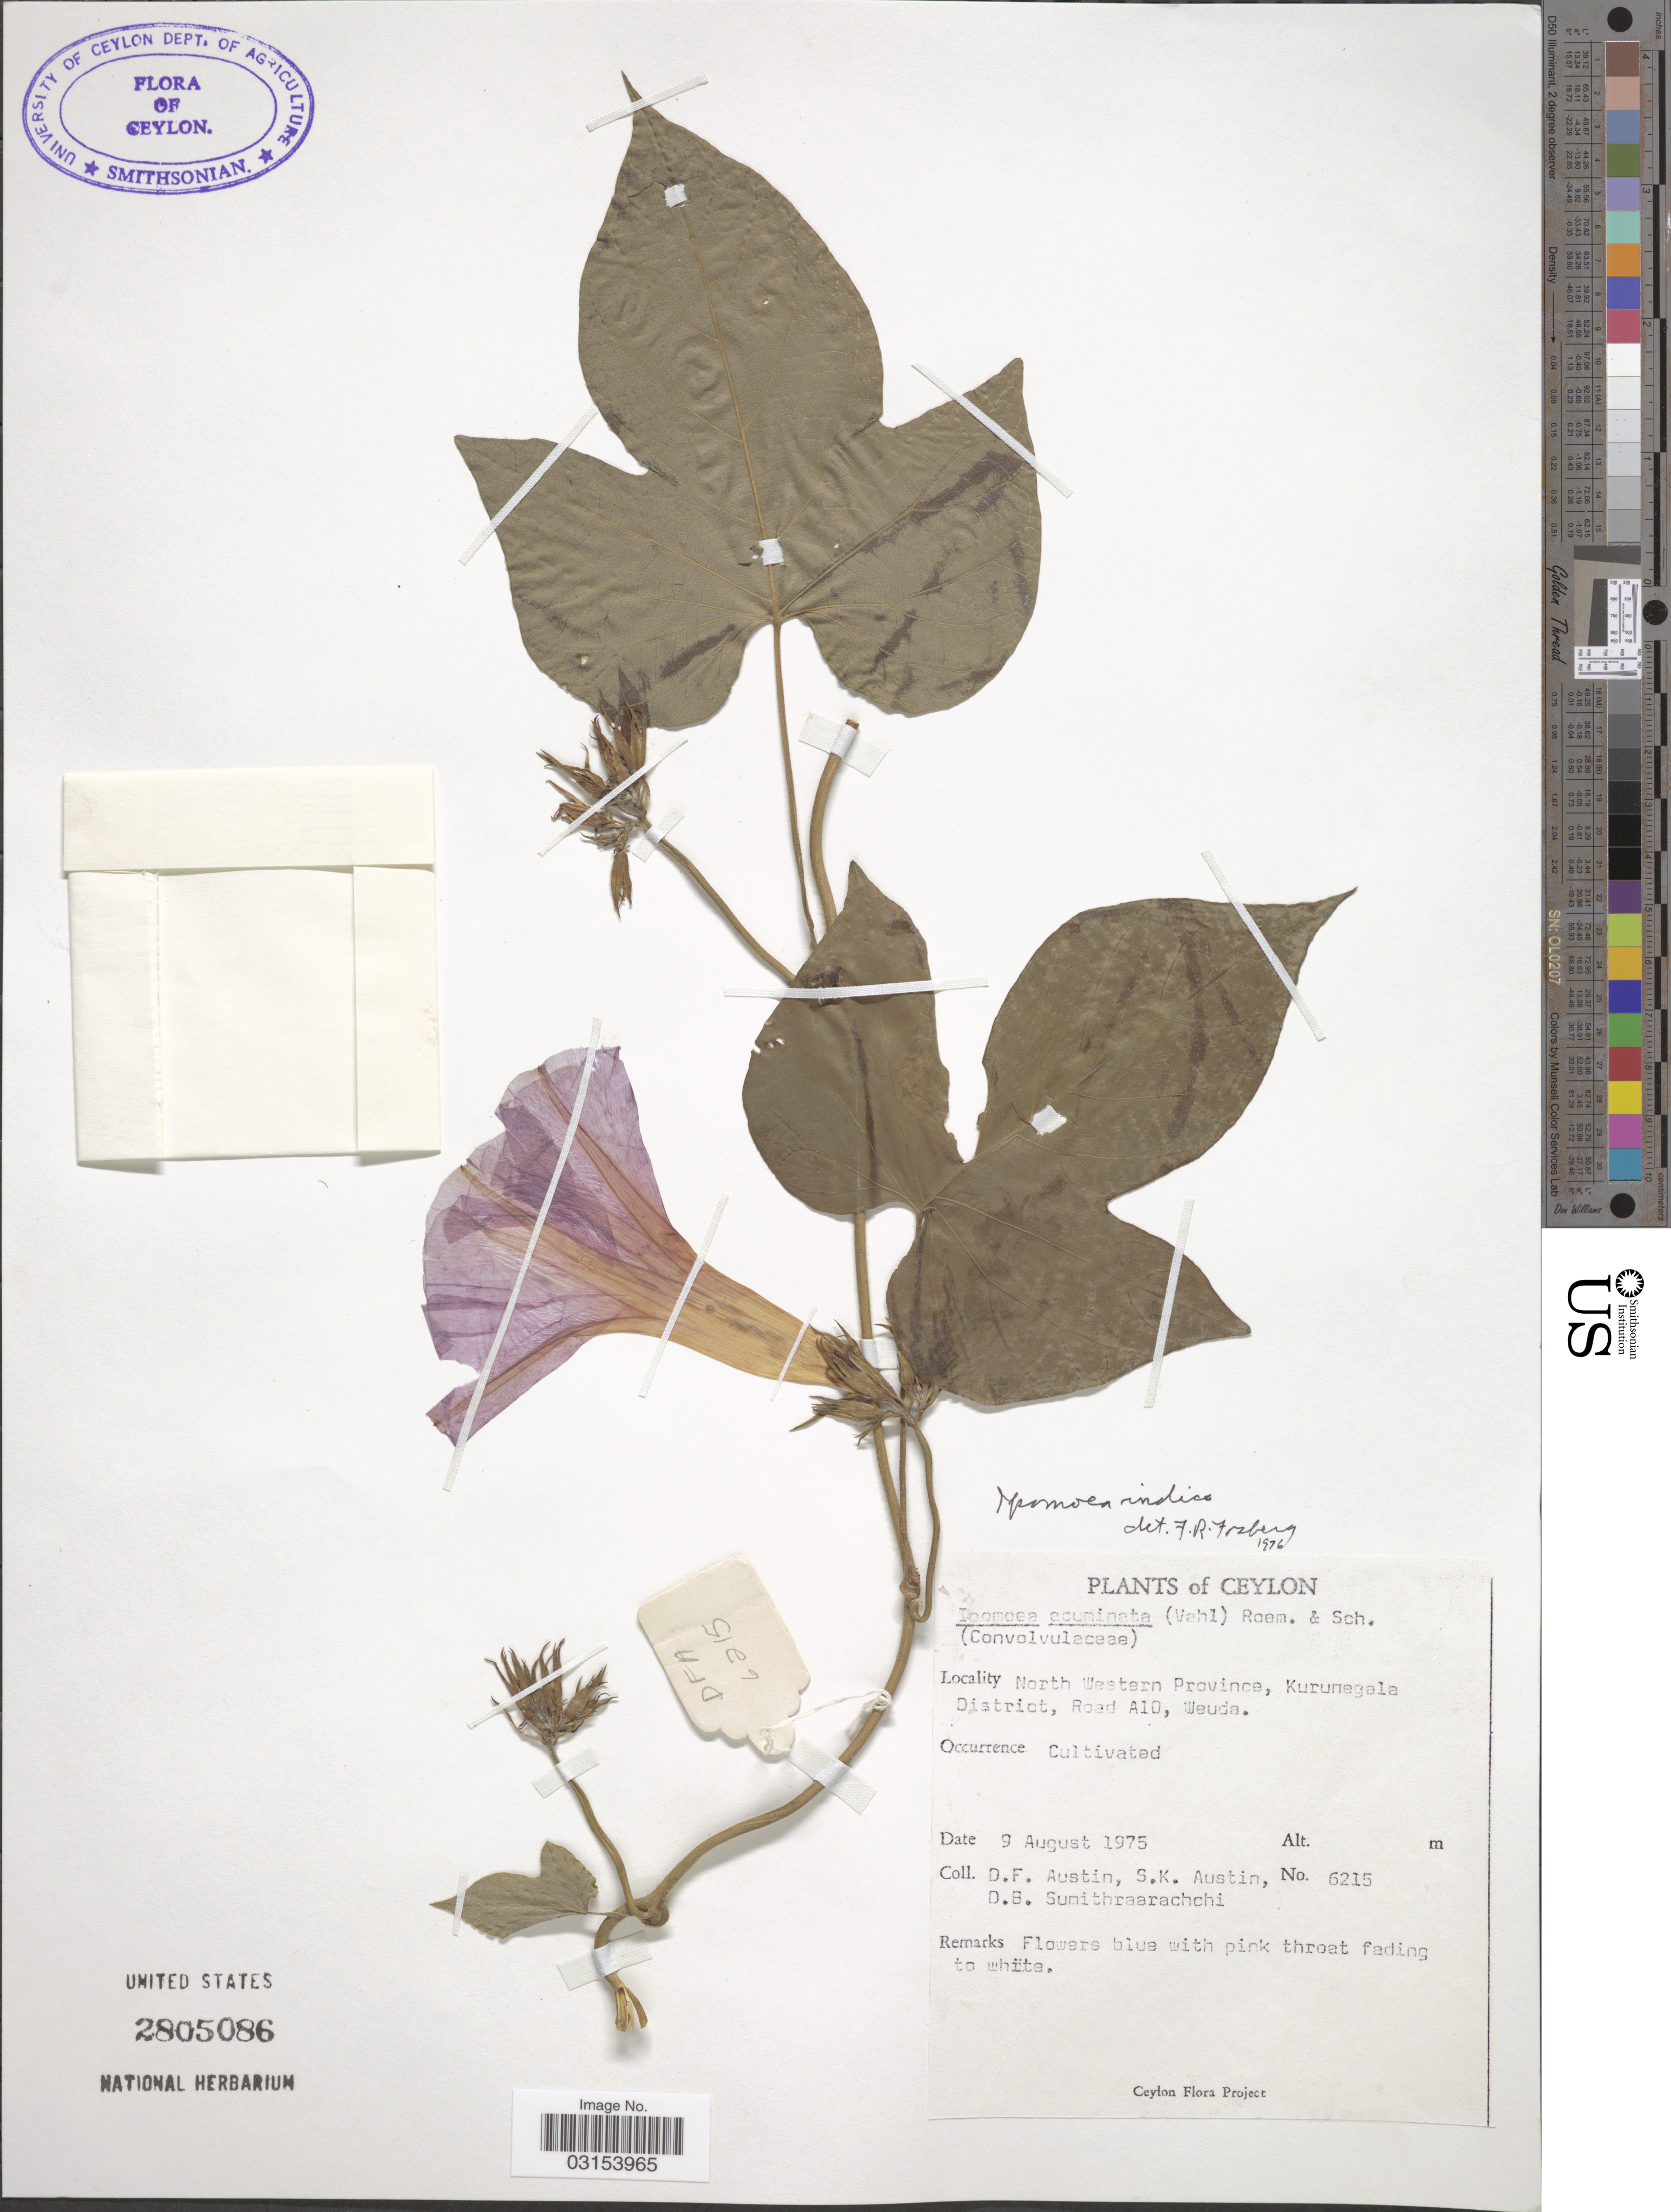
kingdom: Plantae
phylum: Tracheophyta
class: Magnoliopsida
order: Solanales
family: Convolvulaceae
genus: Ipomoea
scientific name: Ipomoea indica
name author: (Burm.) Merr.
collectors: D. Austin, S. Austin & D. B. Sumithraarachchi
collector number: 6215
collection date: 1975-08-09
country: Sri Lanka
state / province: North Western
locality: Ceylon. Kurunegala District, Road A10, Weuda.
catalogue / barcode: US 2805086